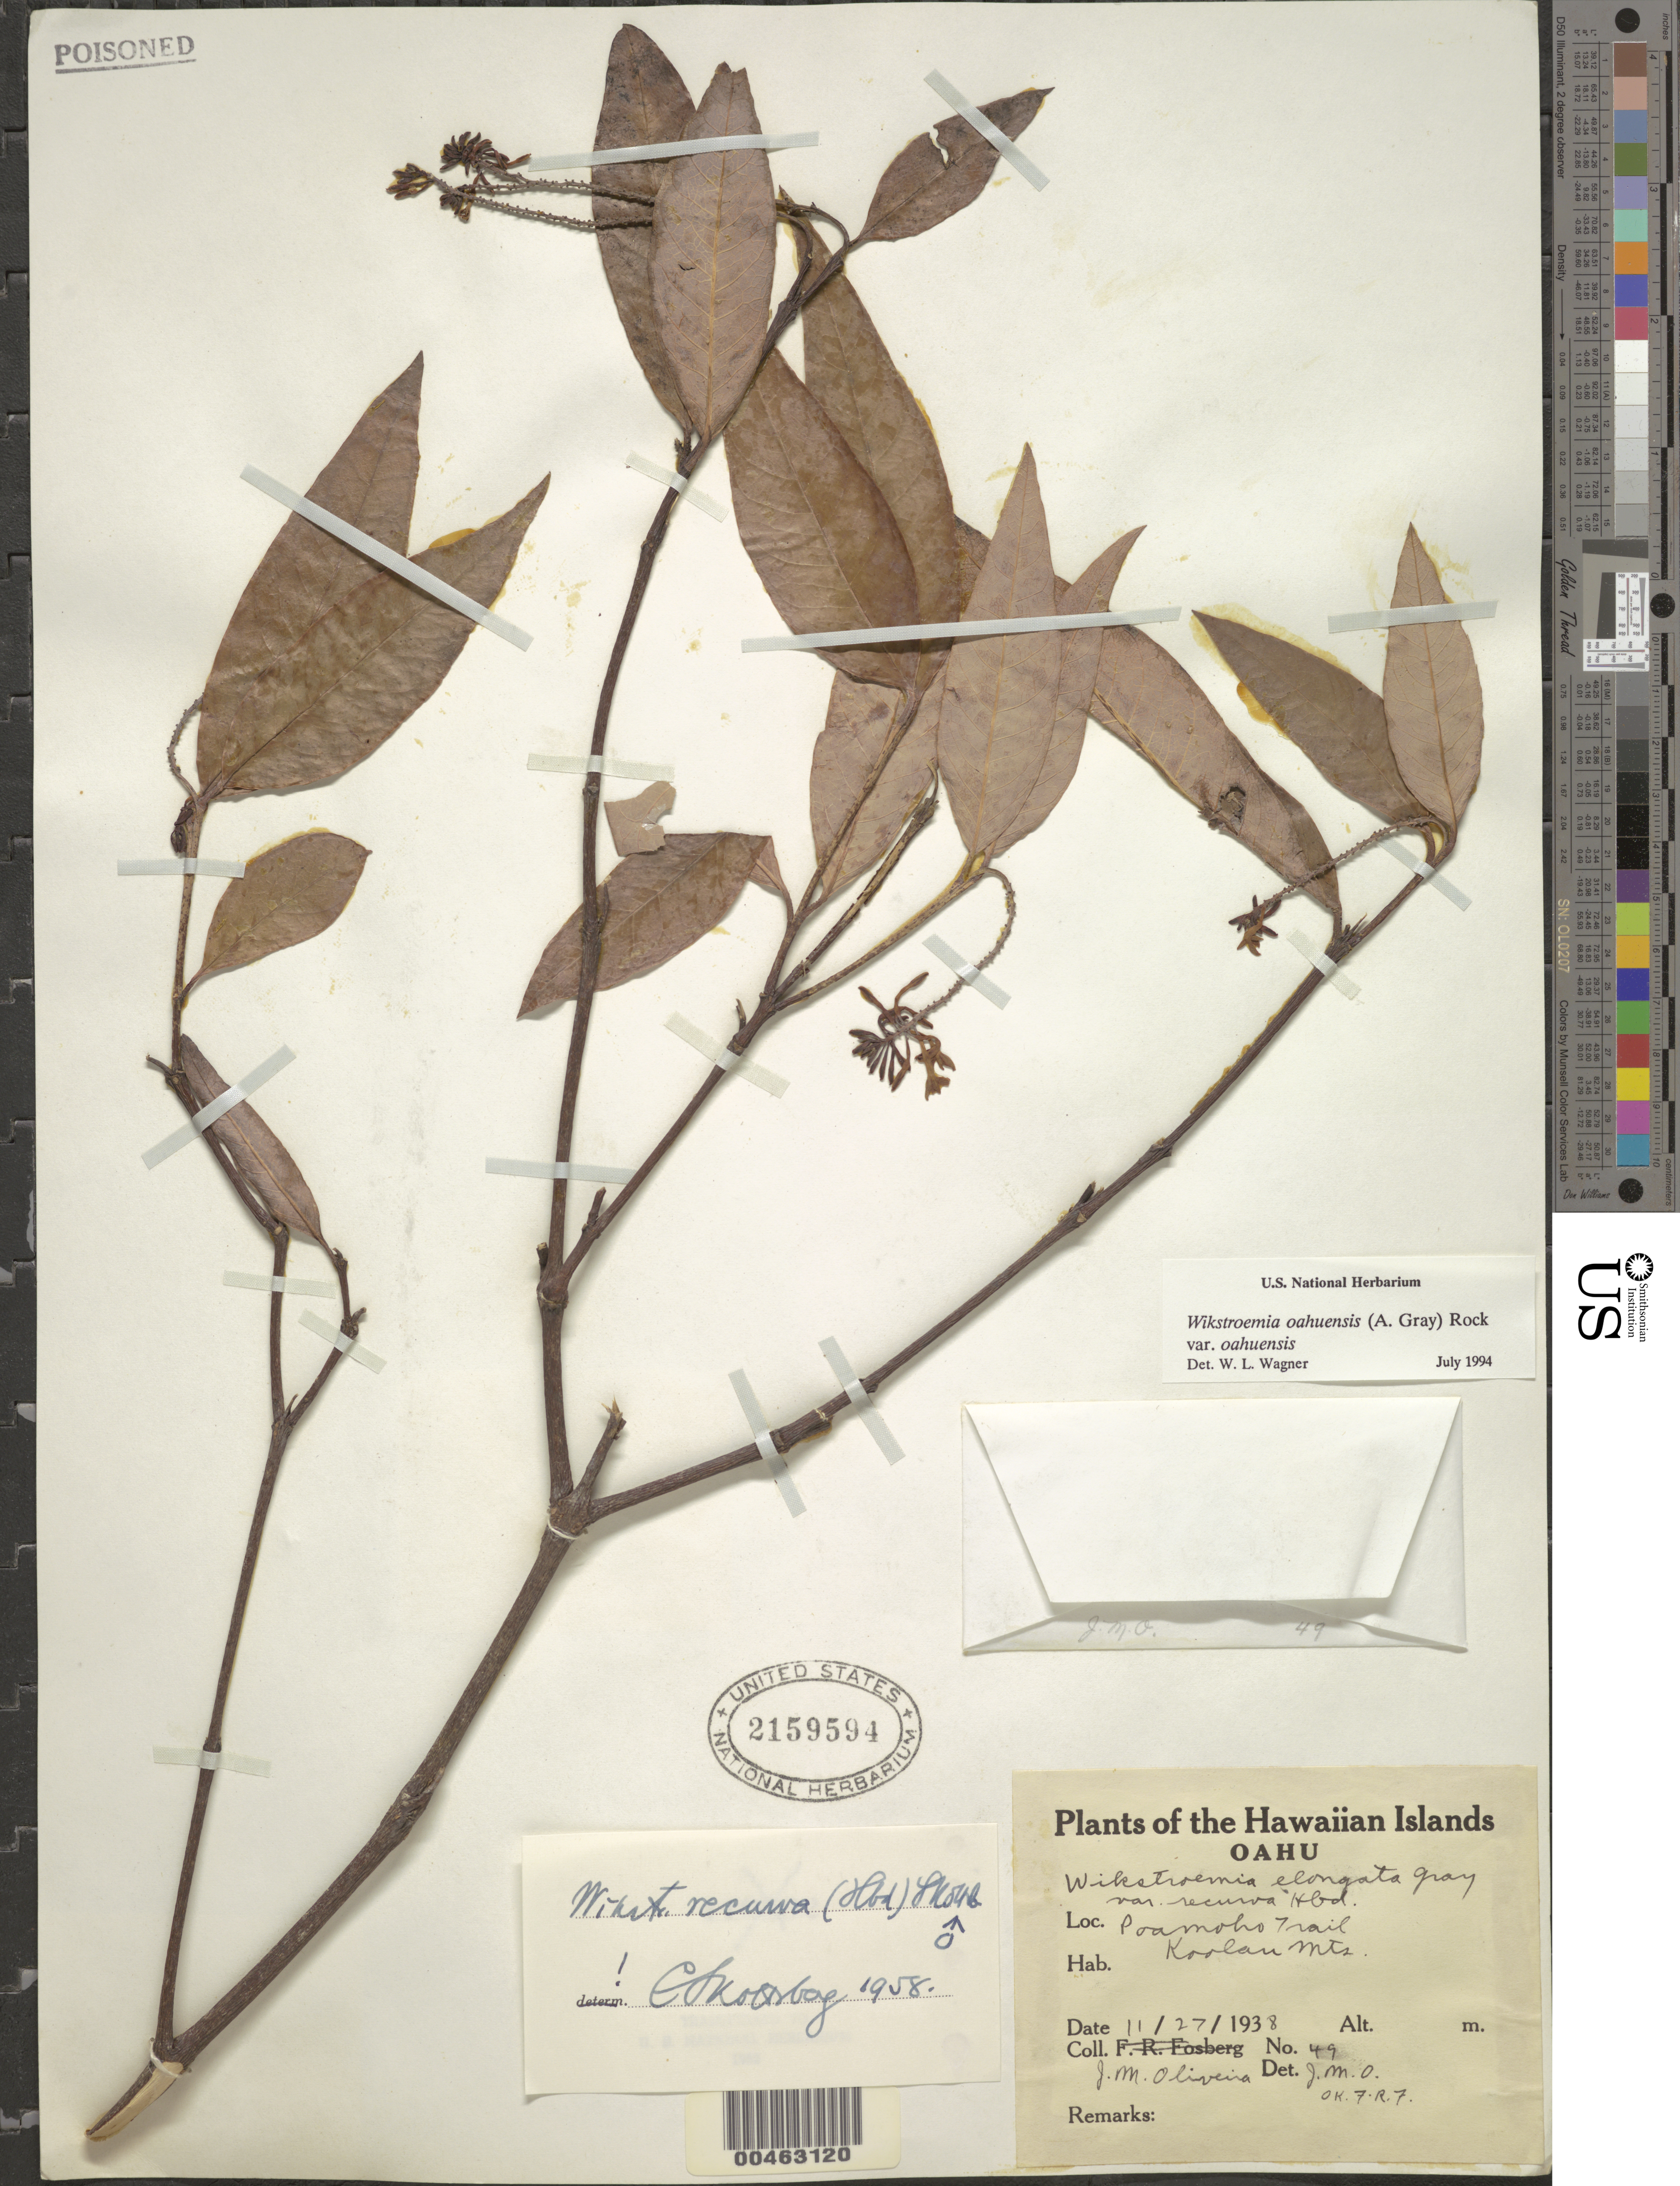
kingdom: Plantae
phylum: Tracheophyta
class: Magnoliopsida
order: Malvales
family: Thymelaeaceae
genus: Wikstroemia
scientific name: Wikstroemia oahuensis var. oahuensis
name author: (A. Gray) Rock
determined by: Wagner, W. L., (BOT), Smithsonian Institution - National Museum of Natural History (UNITED STATES)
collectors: J. Oliveira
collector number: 49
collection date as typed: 27 Nov 1938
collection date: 1938-11-27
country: United States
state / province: Hawaii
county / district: Honolulu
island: Oahu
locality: Poamoho Trail, Koolau Mts.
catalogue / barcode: US 2159594